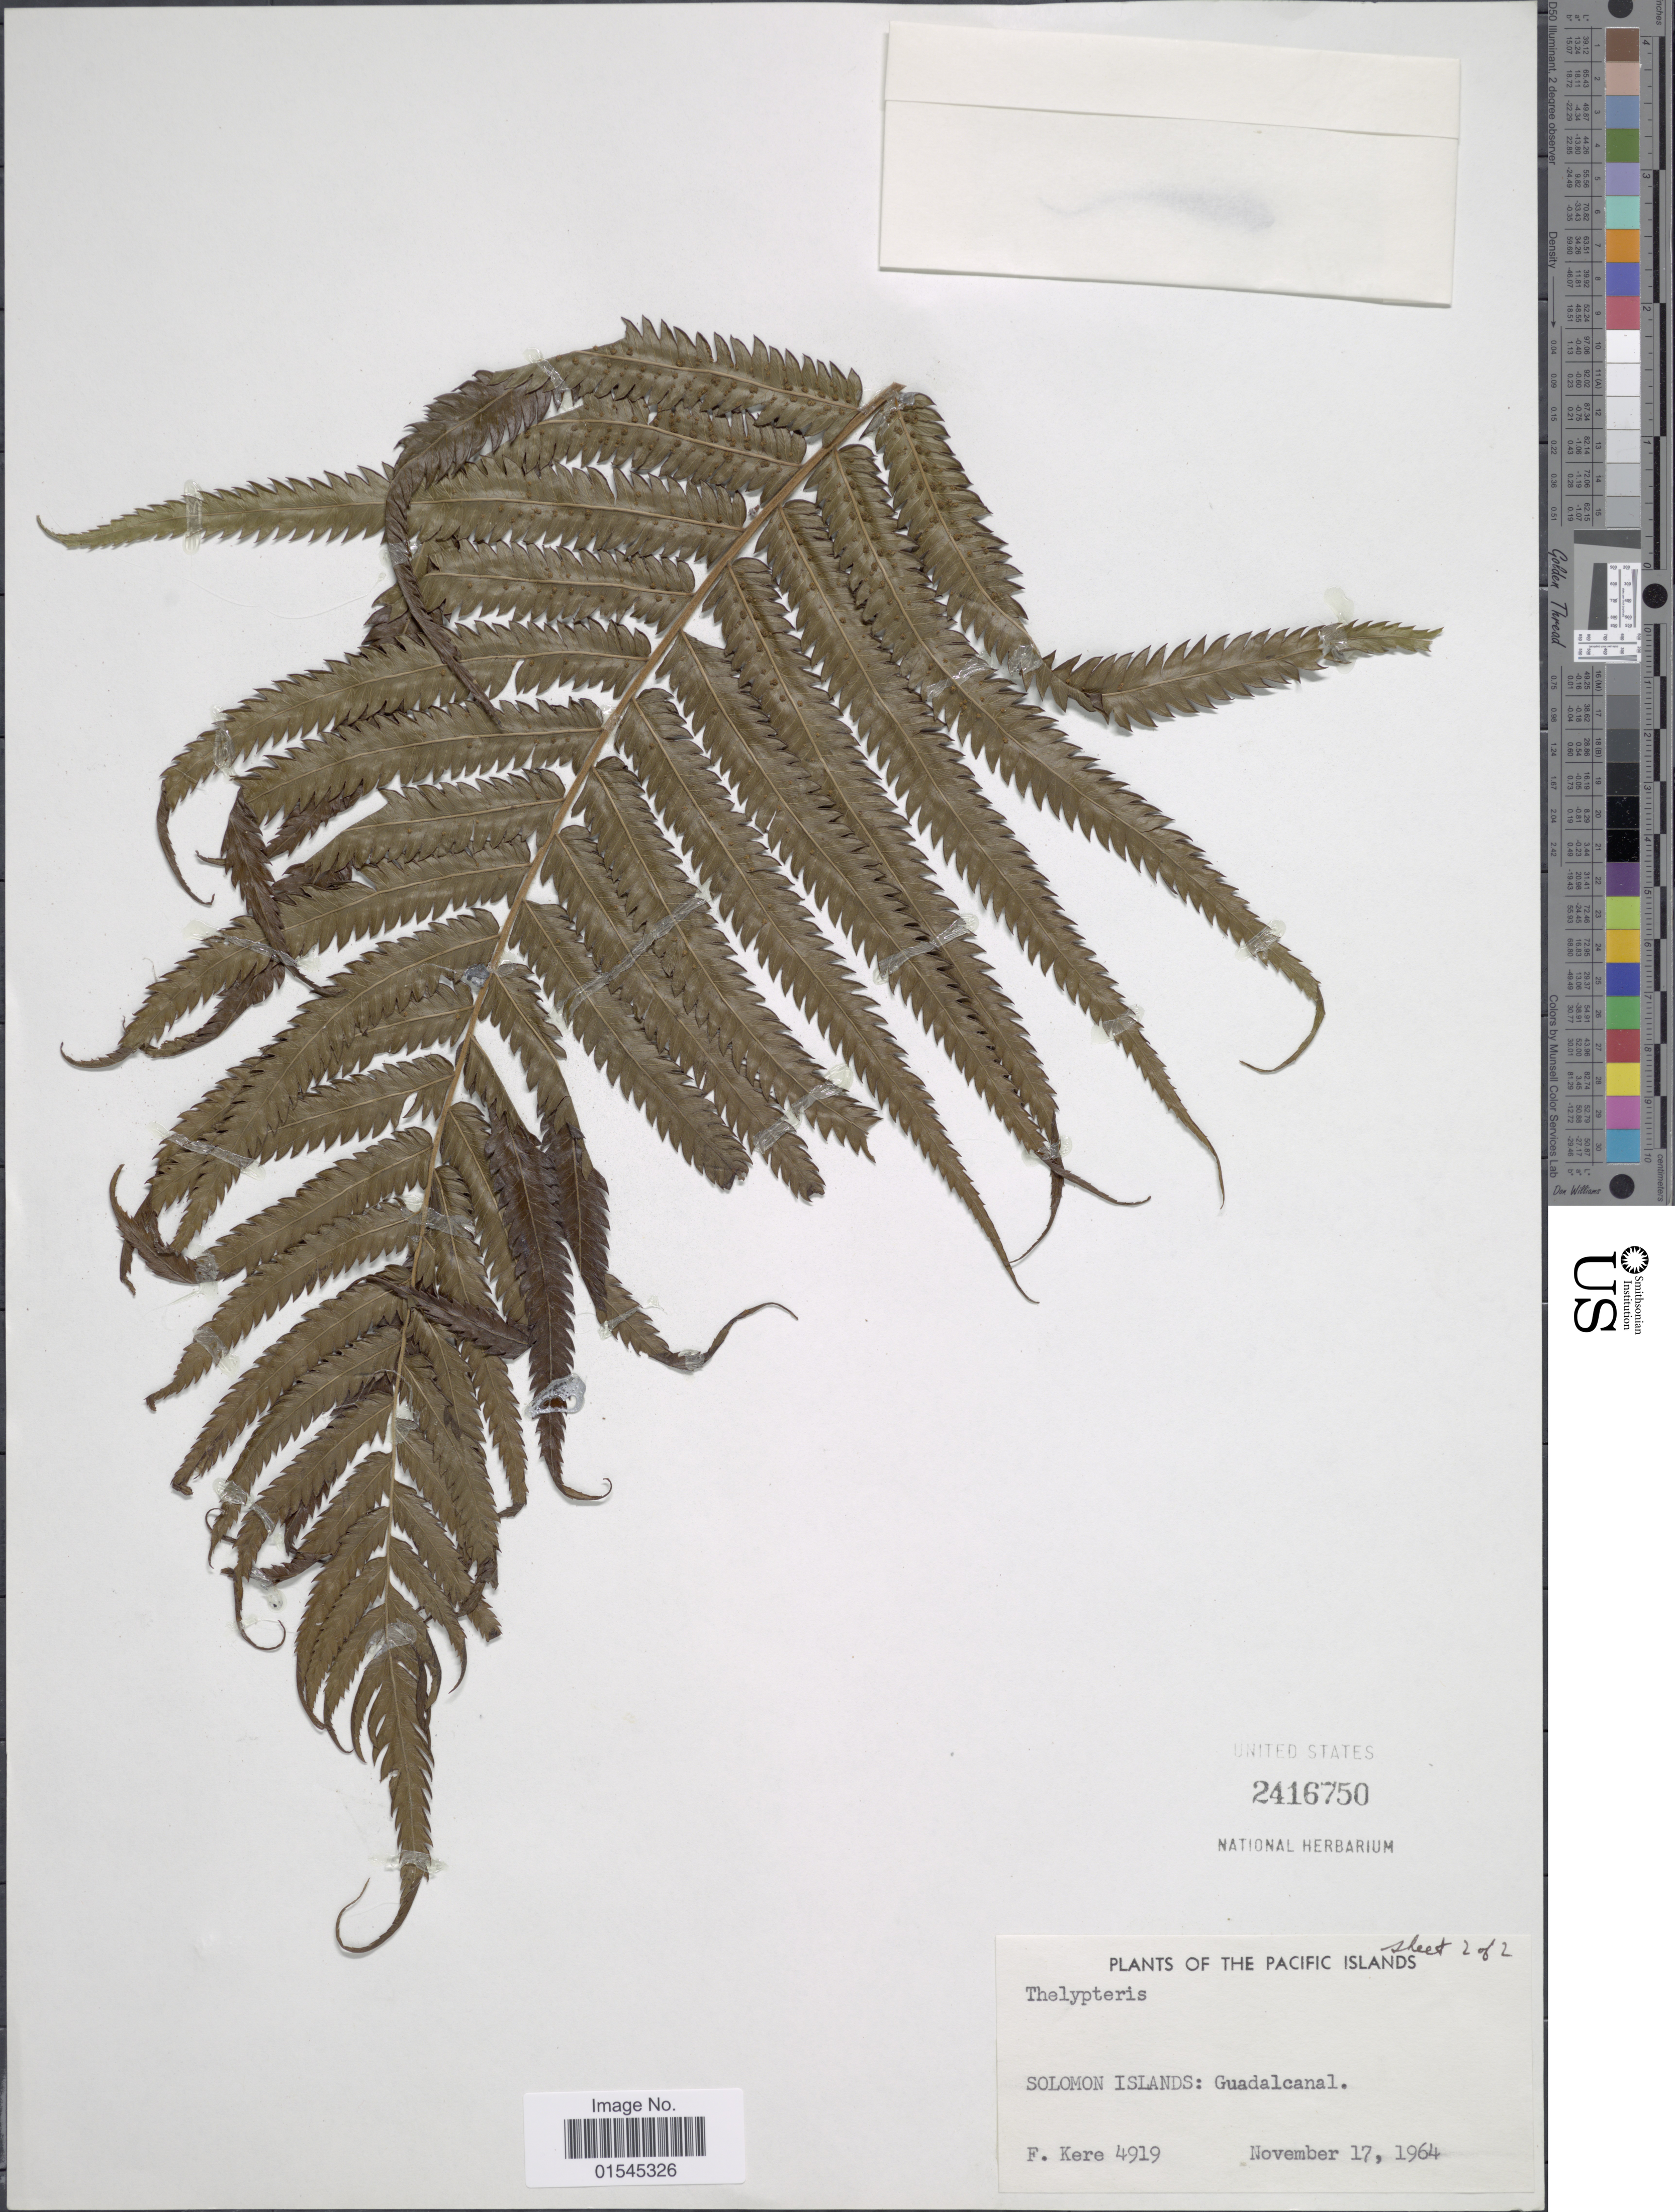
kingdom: Plantae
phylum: Tracheophyta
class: Polypodiopsida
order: Polypodiales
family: Thelypteridaceae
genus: Sphaerostephanos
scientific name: Sphaerostephanos invisus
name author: (G. Forst.) Holttum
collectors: F. Kere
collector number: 4919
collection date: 1964-11-17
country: Solomon Islands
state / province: Solomon Islands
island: Guadalcanal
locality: The Pacific Islands. Solomon Islands: Guadalcanal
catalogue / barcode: US 2416750